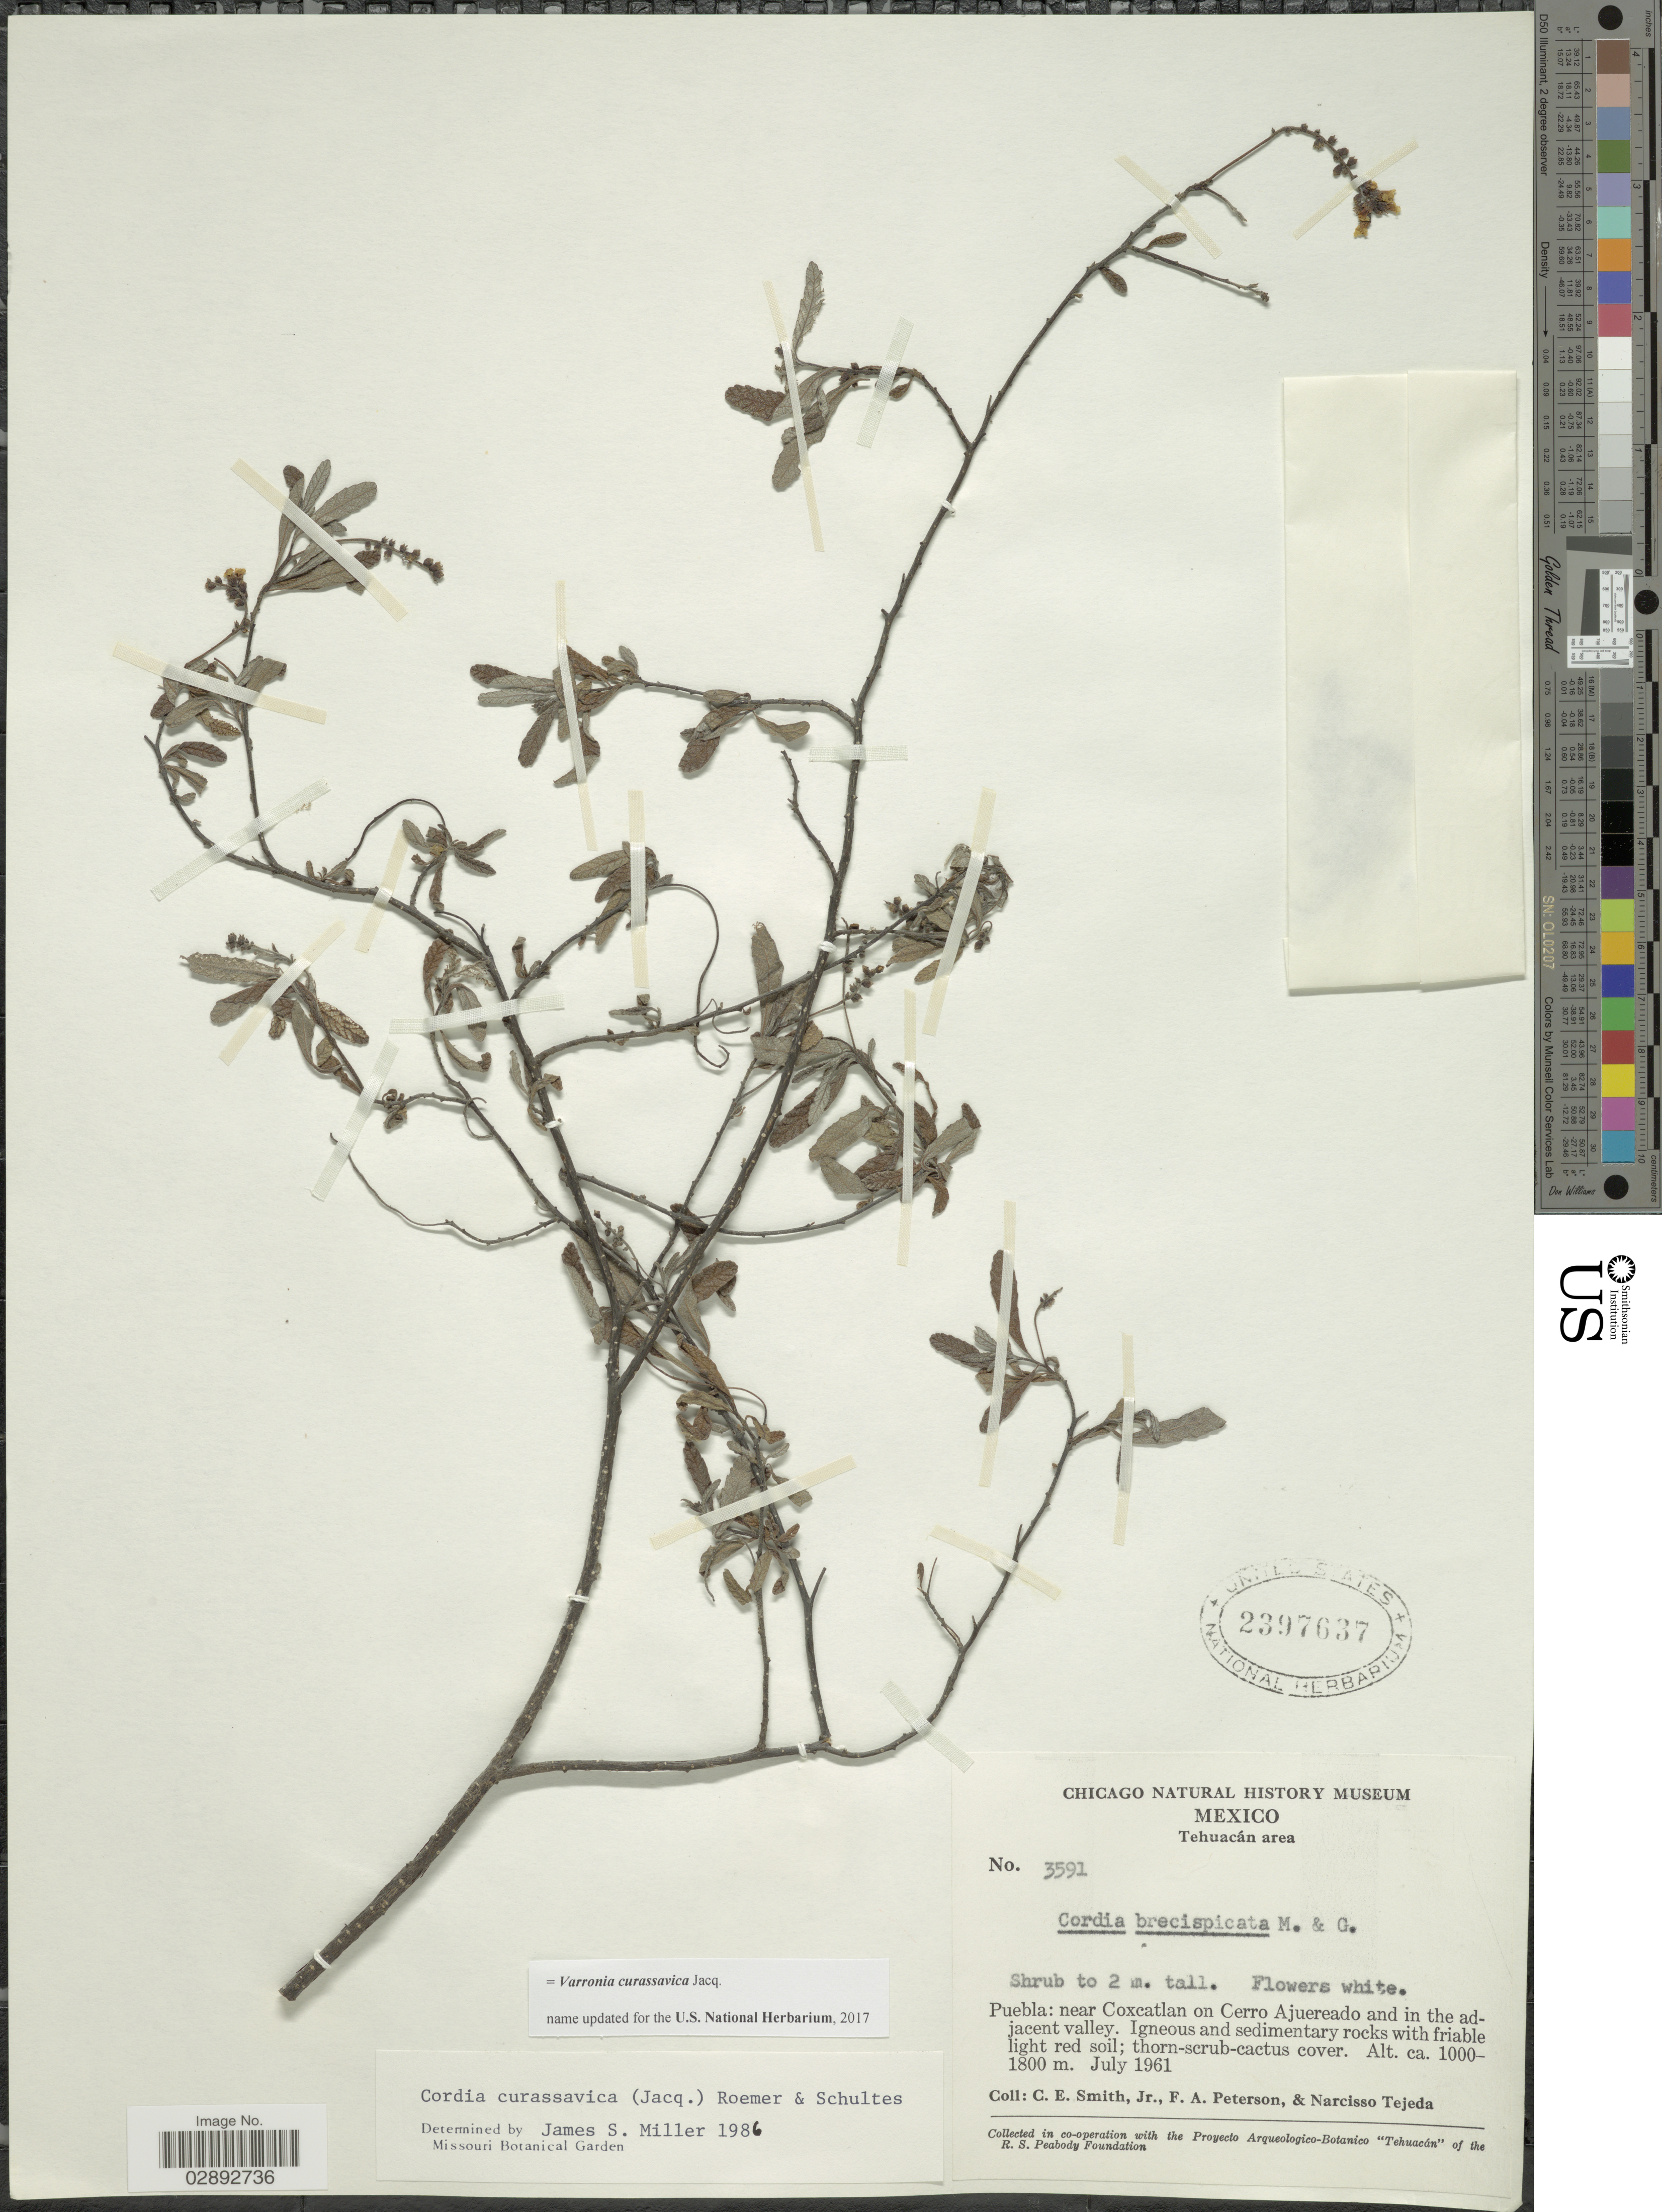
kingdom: Plantae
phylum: Tracheophyta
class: Magnoliopsida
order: Boraginales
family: Cordiaceae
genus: Varronia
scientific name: Varronia curassavica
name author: Jacq.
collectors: C. E. Smith Jr., F. A. Peterson & N. Tejeda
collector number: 3591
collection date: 1961-07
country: Mexico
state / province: Puebla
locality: Tehuacán area. Puebla: near coxcatlan on Cerro Ajuereado and in the adjacent valley.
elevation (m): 1000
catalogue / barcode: US 2397637